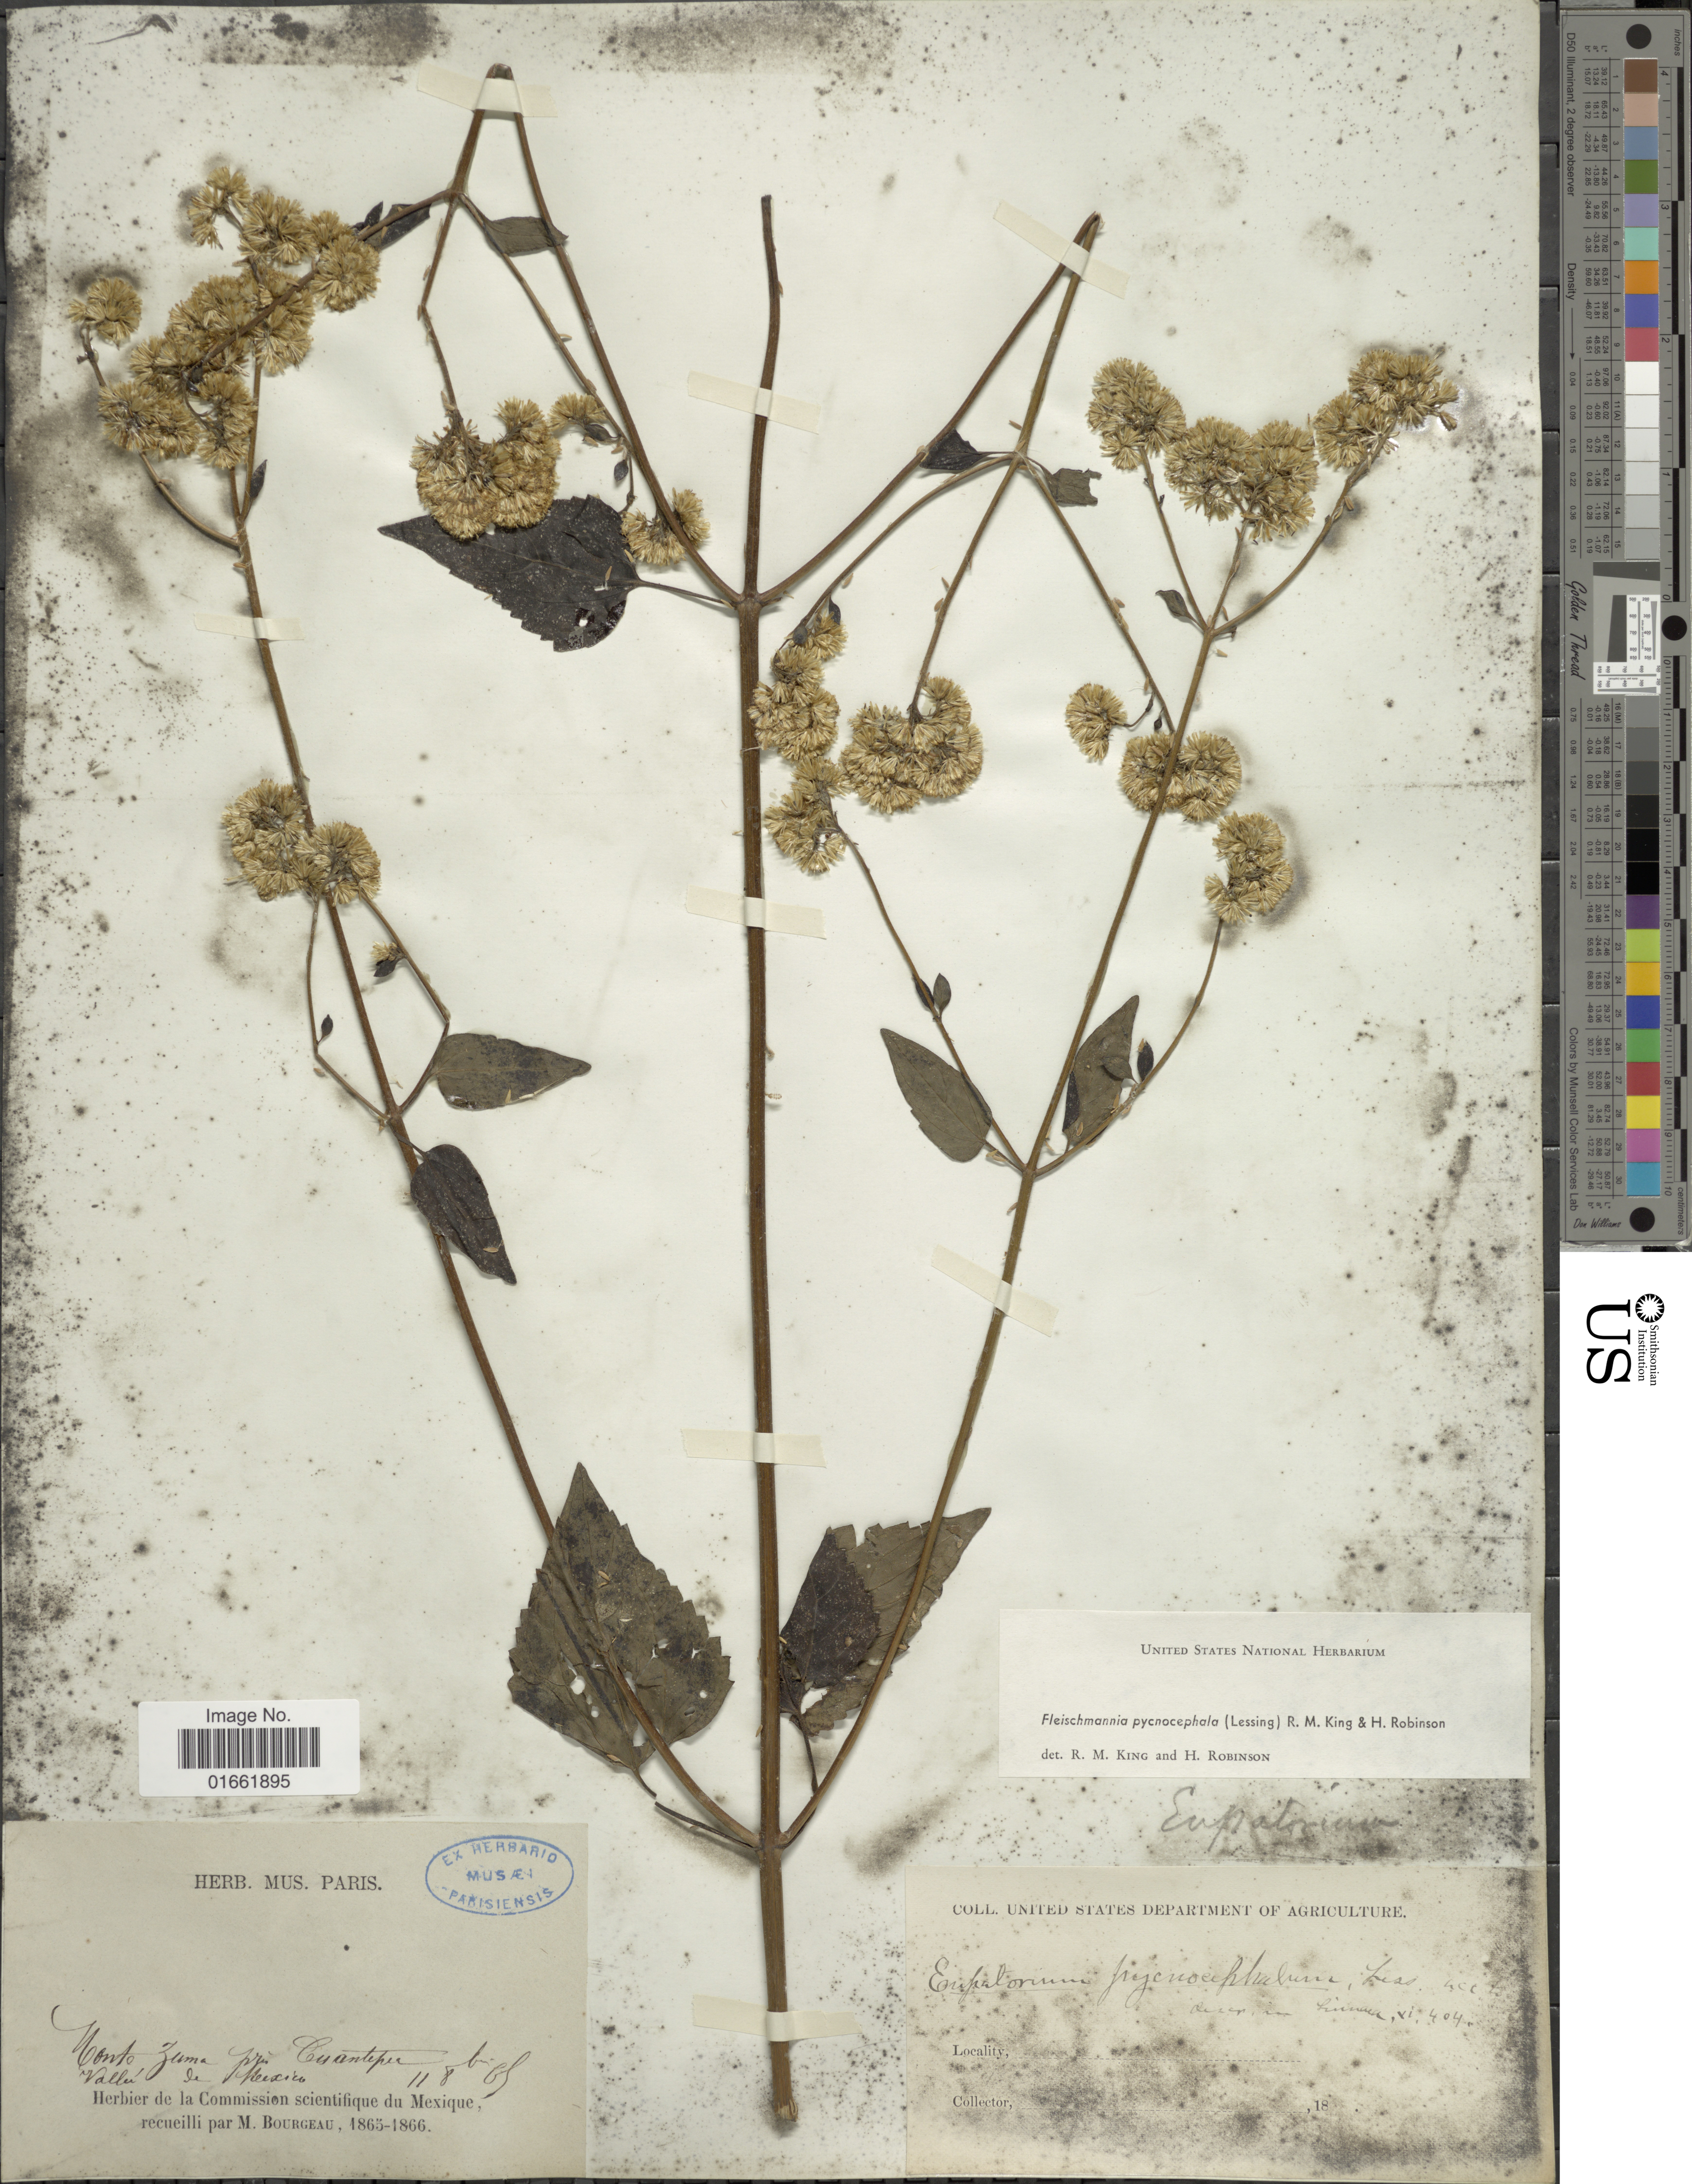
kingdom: Plantae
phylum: Tracheophyta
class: Magnoliopsida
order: Asterales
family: Asteraceae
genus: Fleischmannia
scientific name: Fleischmannia pycnocephala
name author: (Less.) R.M. King & H. Rob.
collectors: M. Bourgeau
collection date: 1865-10-11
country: Mexico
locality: Montezuma près Cuantepec, Vallée de Mexico